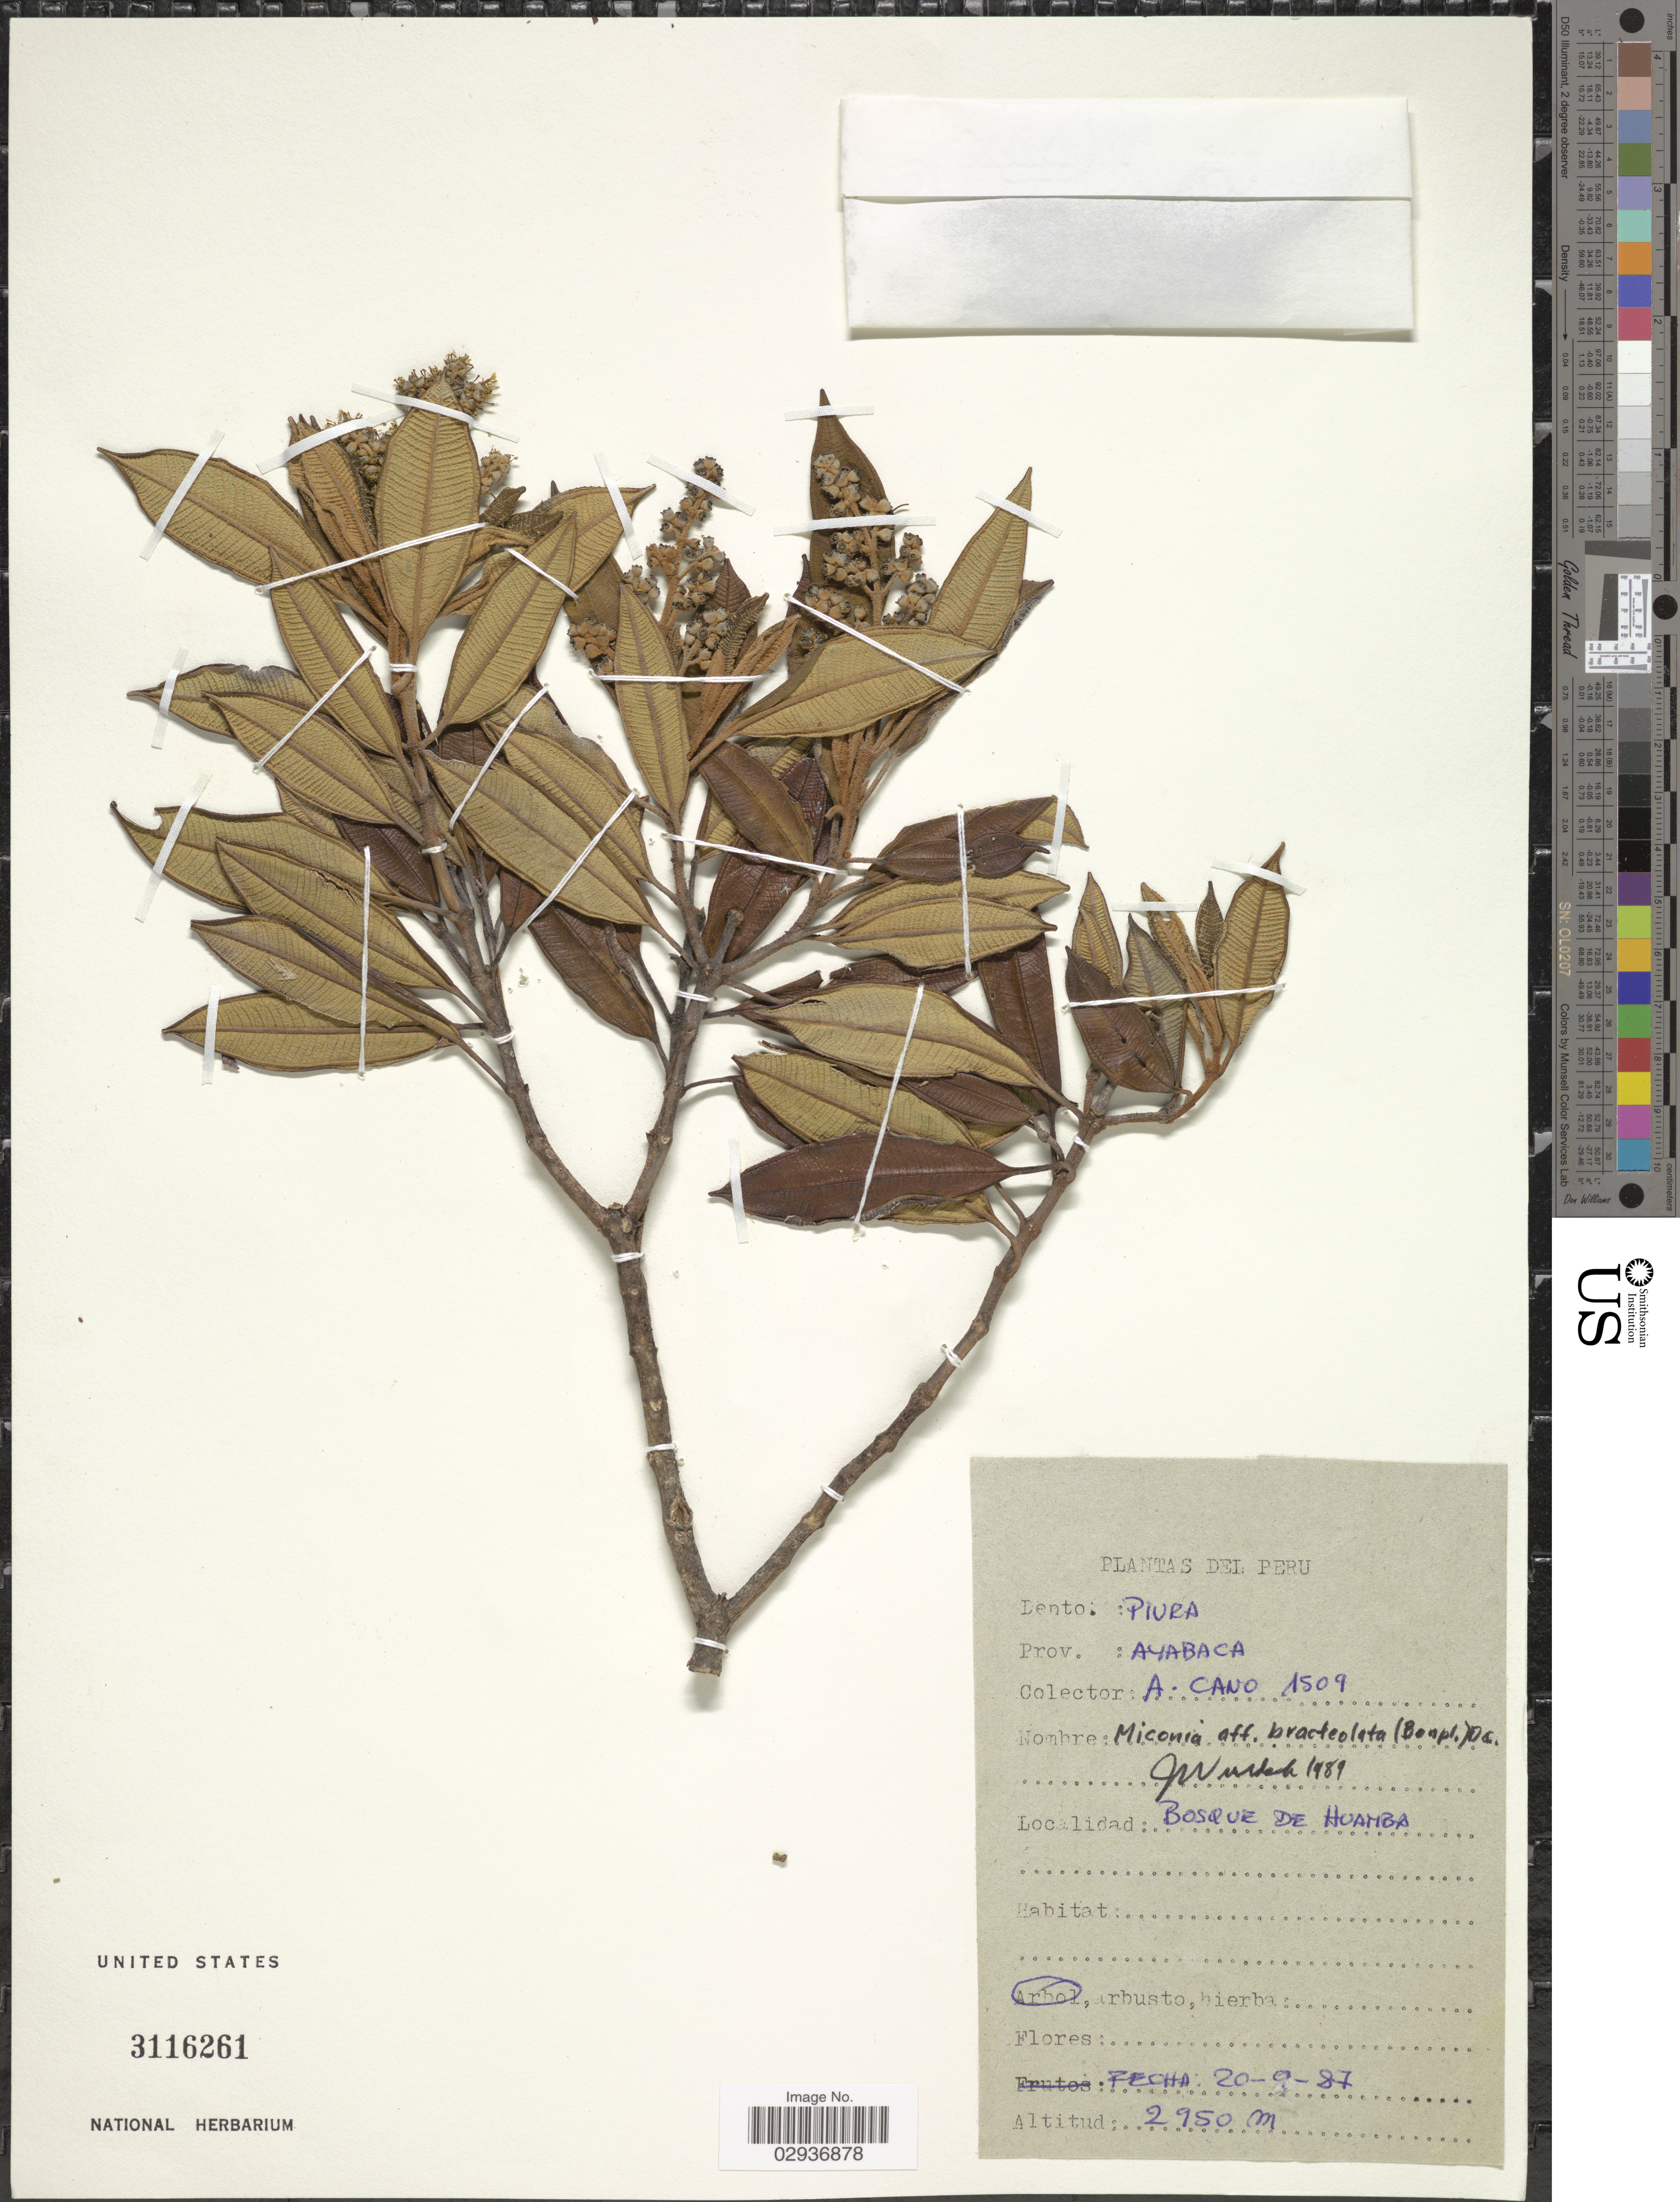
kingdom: Plantae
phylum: Tracheophyta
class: Magnoliopsida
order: Myrtales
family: Melastomataceae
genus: Miconia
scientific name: Miconia bracteolata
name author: (Bonpl.) DC.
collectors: A. Cano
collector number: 1509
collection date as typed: Transcribed d/m/y: 20/9/87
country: Peru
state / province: Piura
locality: Depto.: Piura. Prov.: Ayabaca. Bosque de Huamba.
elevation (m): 2950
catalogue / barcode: US 3116261